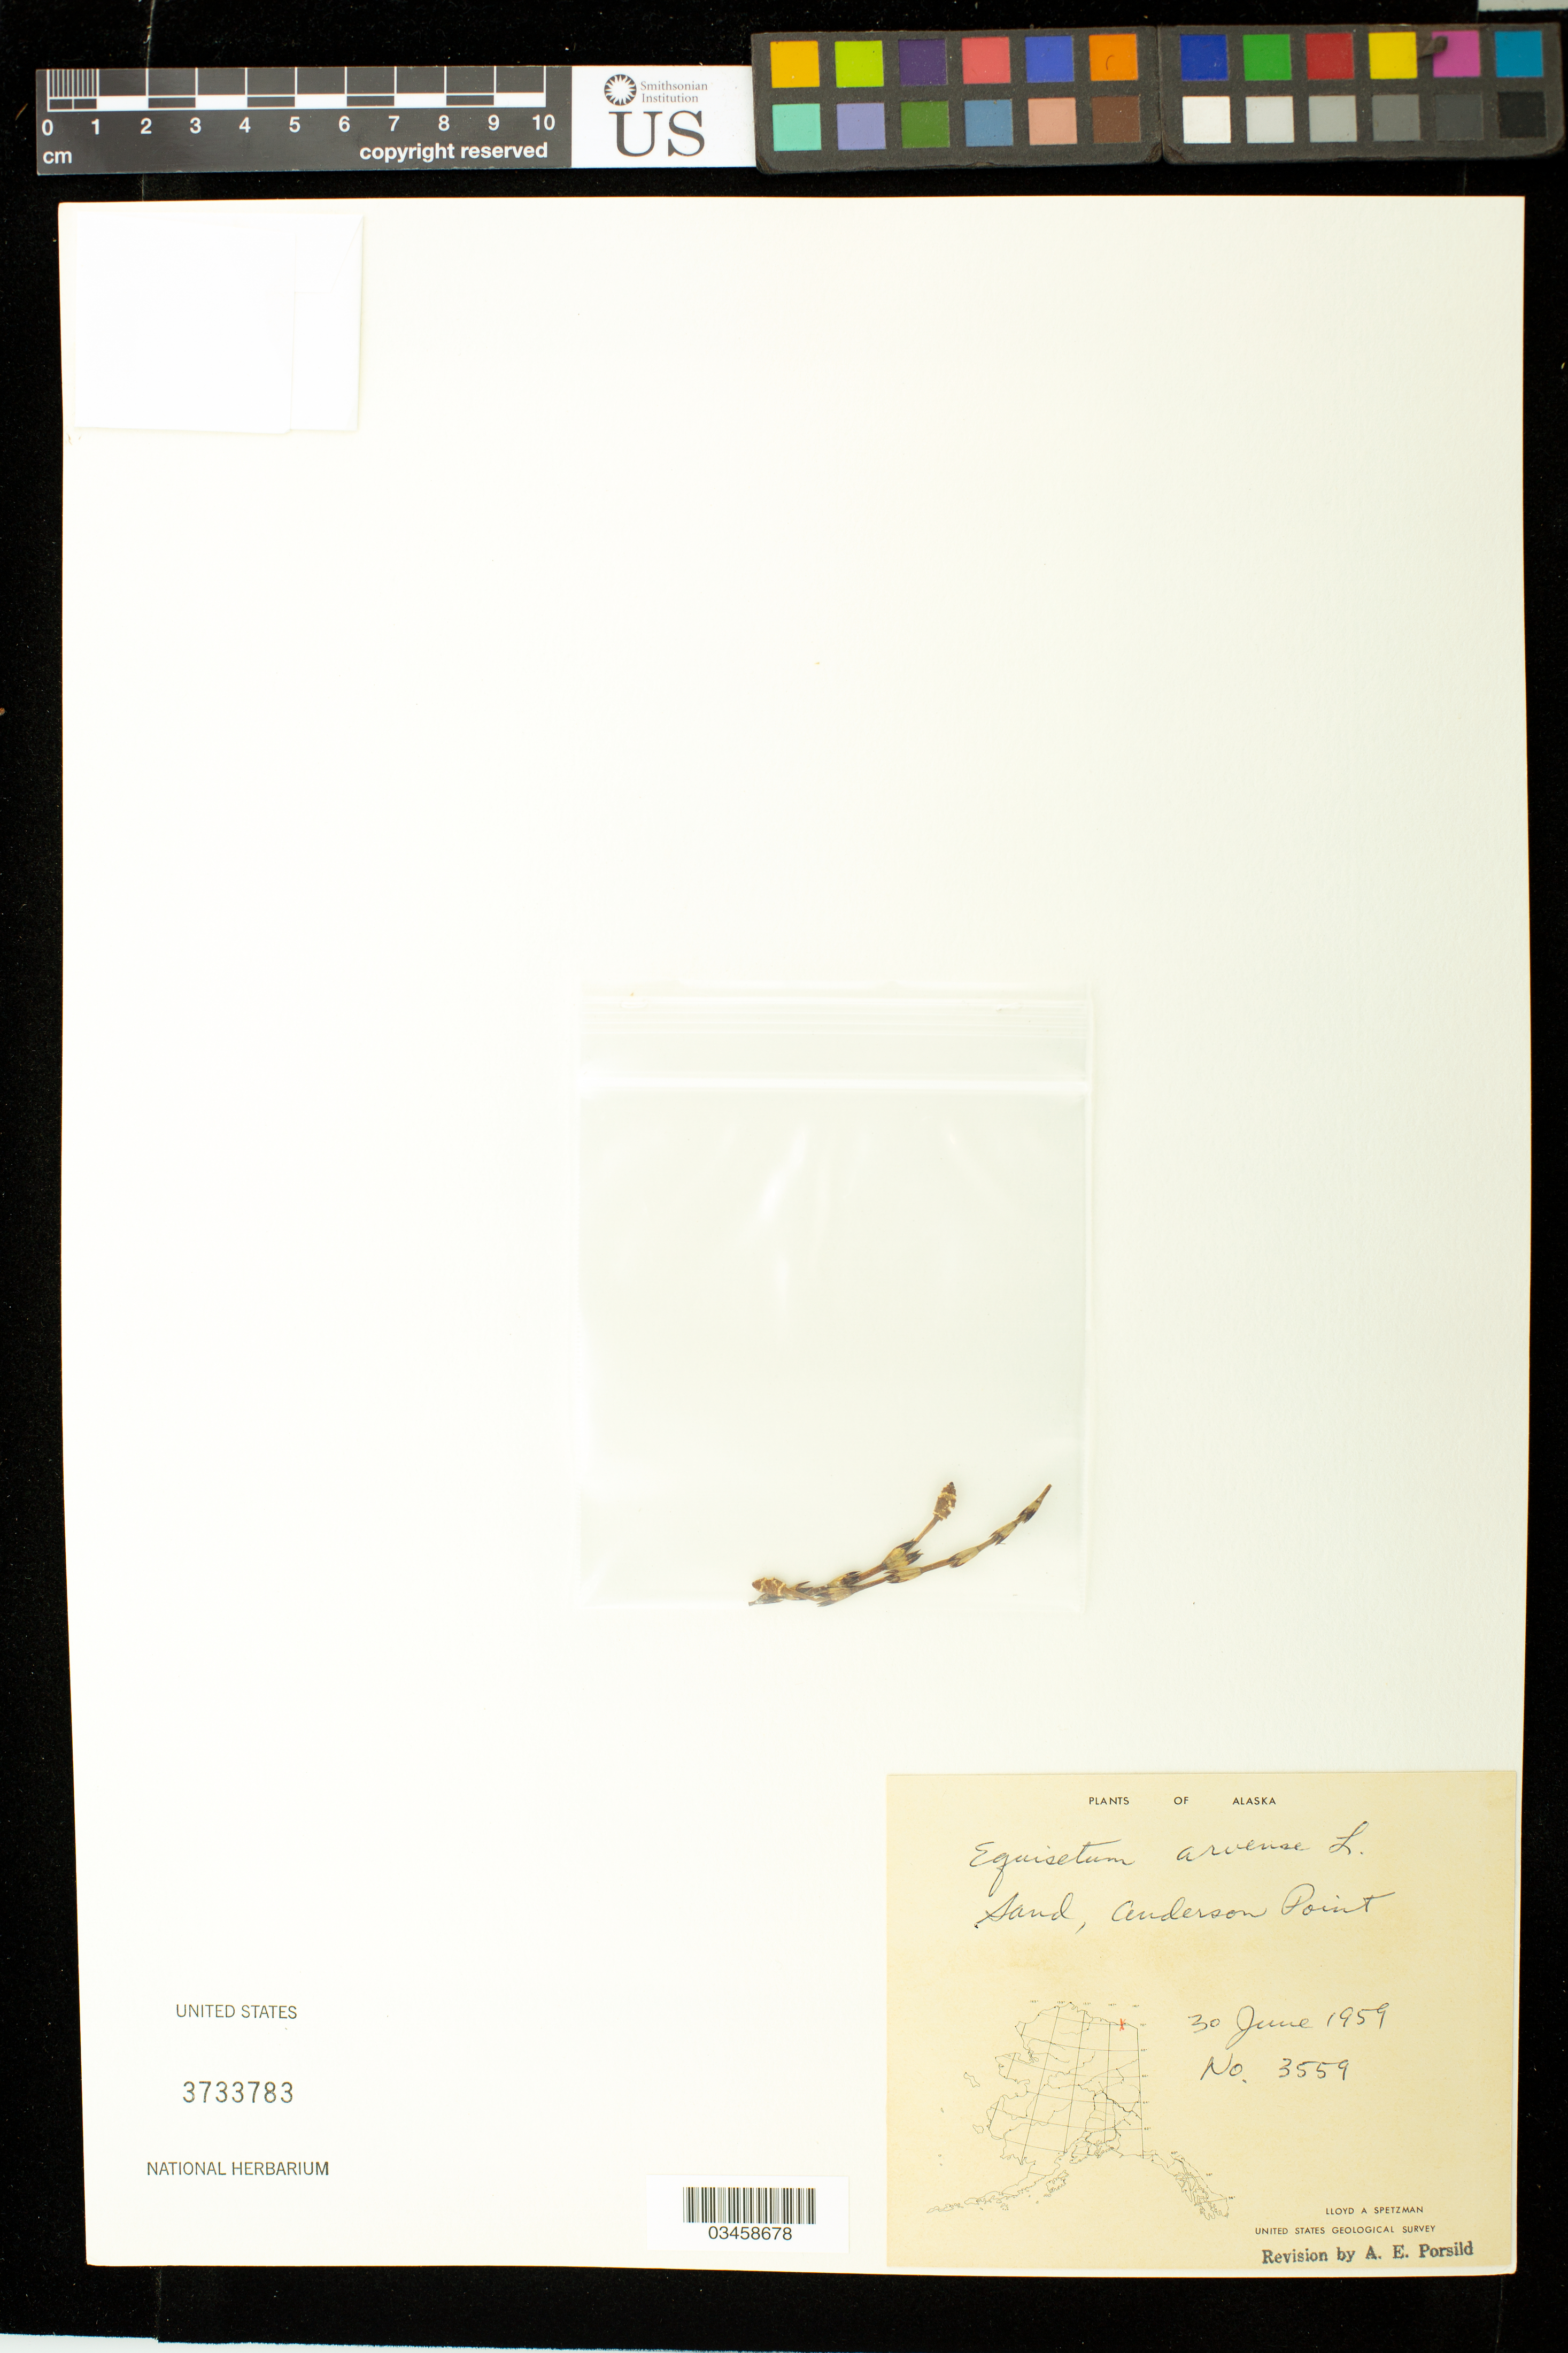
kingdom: Plantae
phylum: Tracheophyta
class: Polypodiopsida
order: Equisetales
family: Equisetaceae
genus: Equisetum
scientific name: Equisetum arvense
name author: L.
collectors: L. Spetzman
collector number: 3559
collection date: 1959-06-30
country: United States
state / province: Alaska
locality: Sand, Anderson Point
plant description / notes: OR # 231032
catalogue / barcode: US 3733783